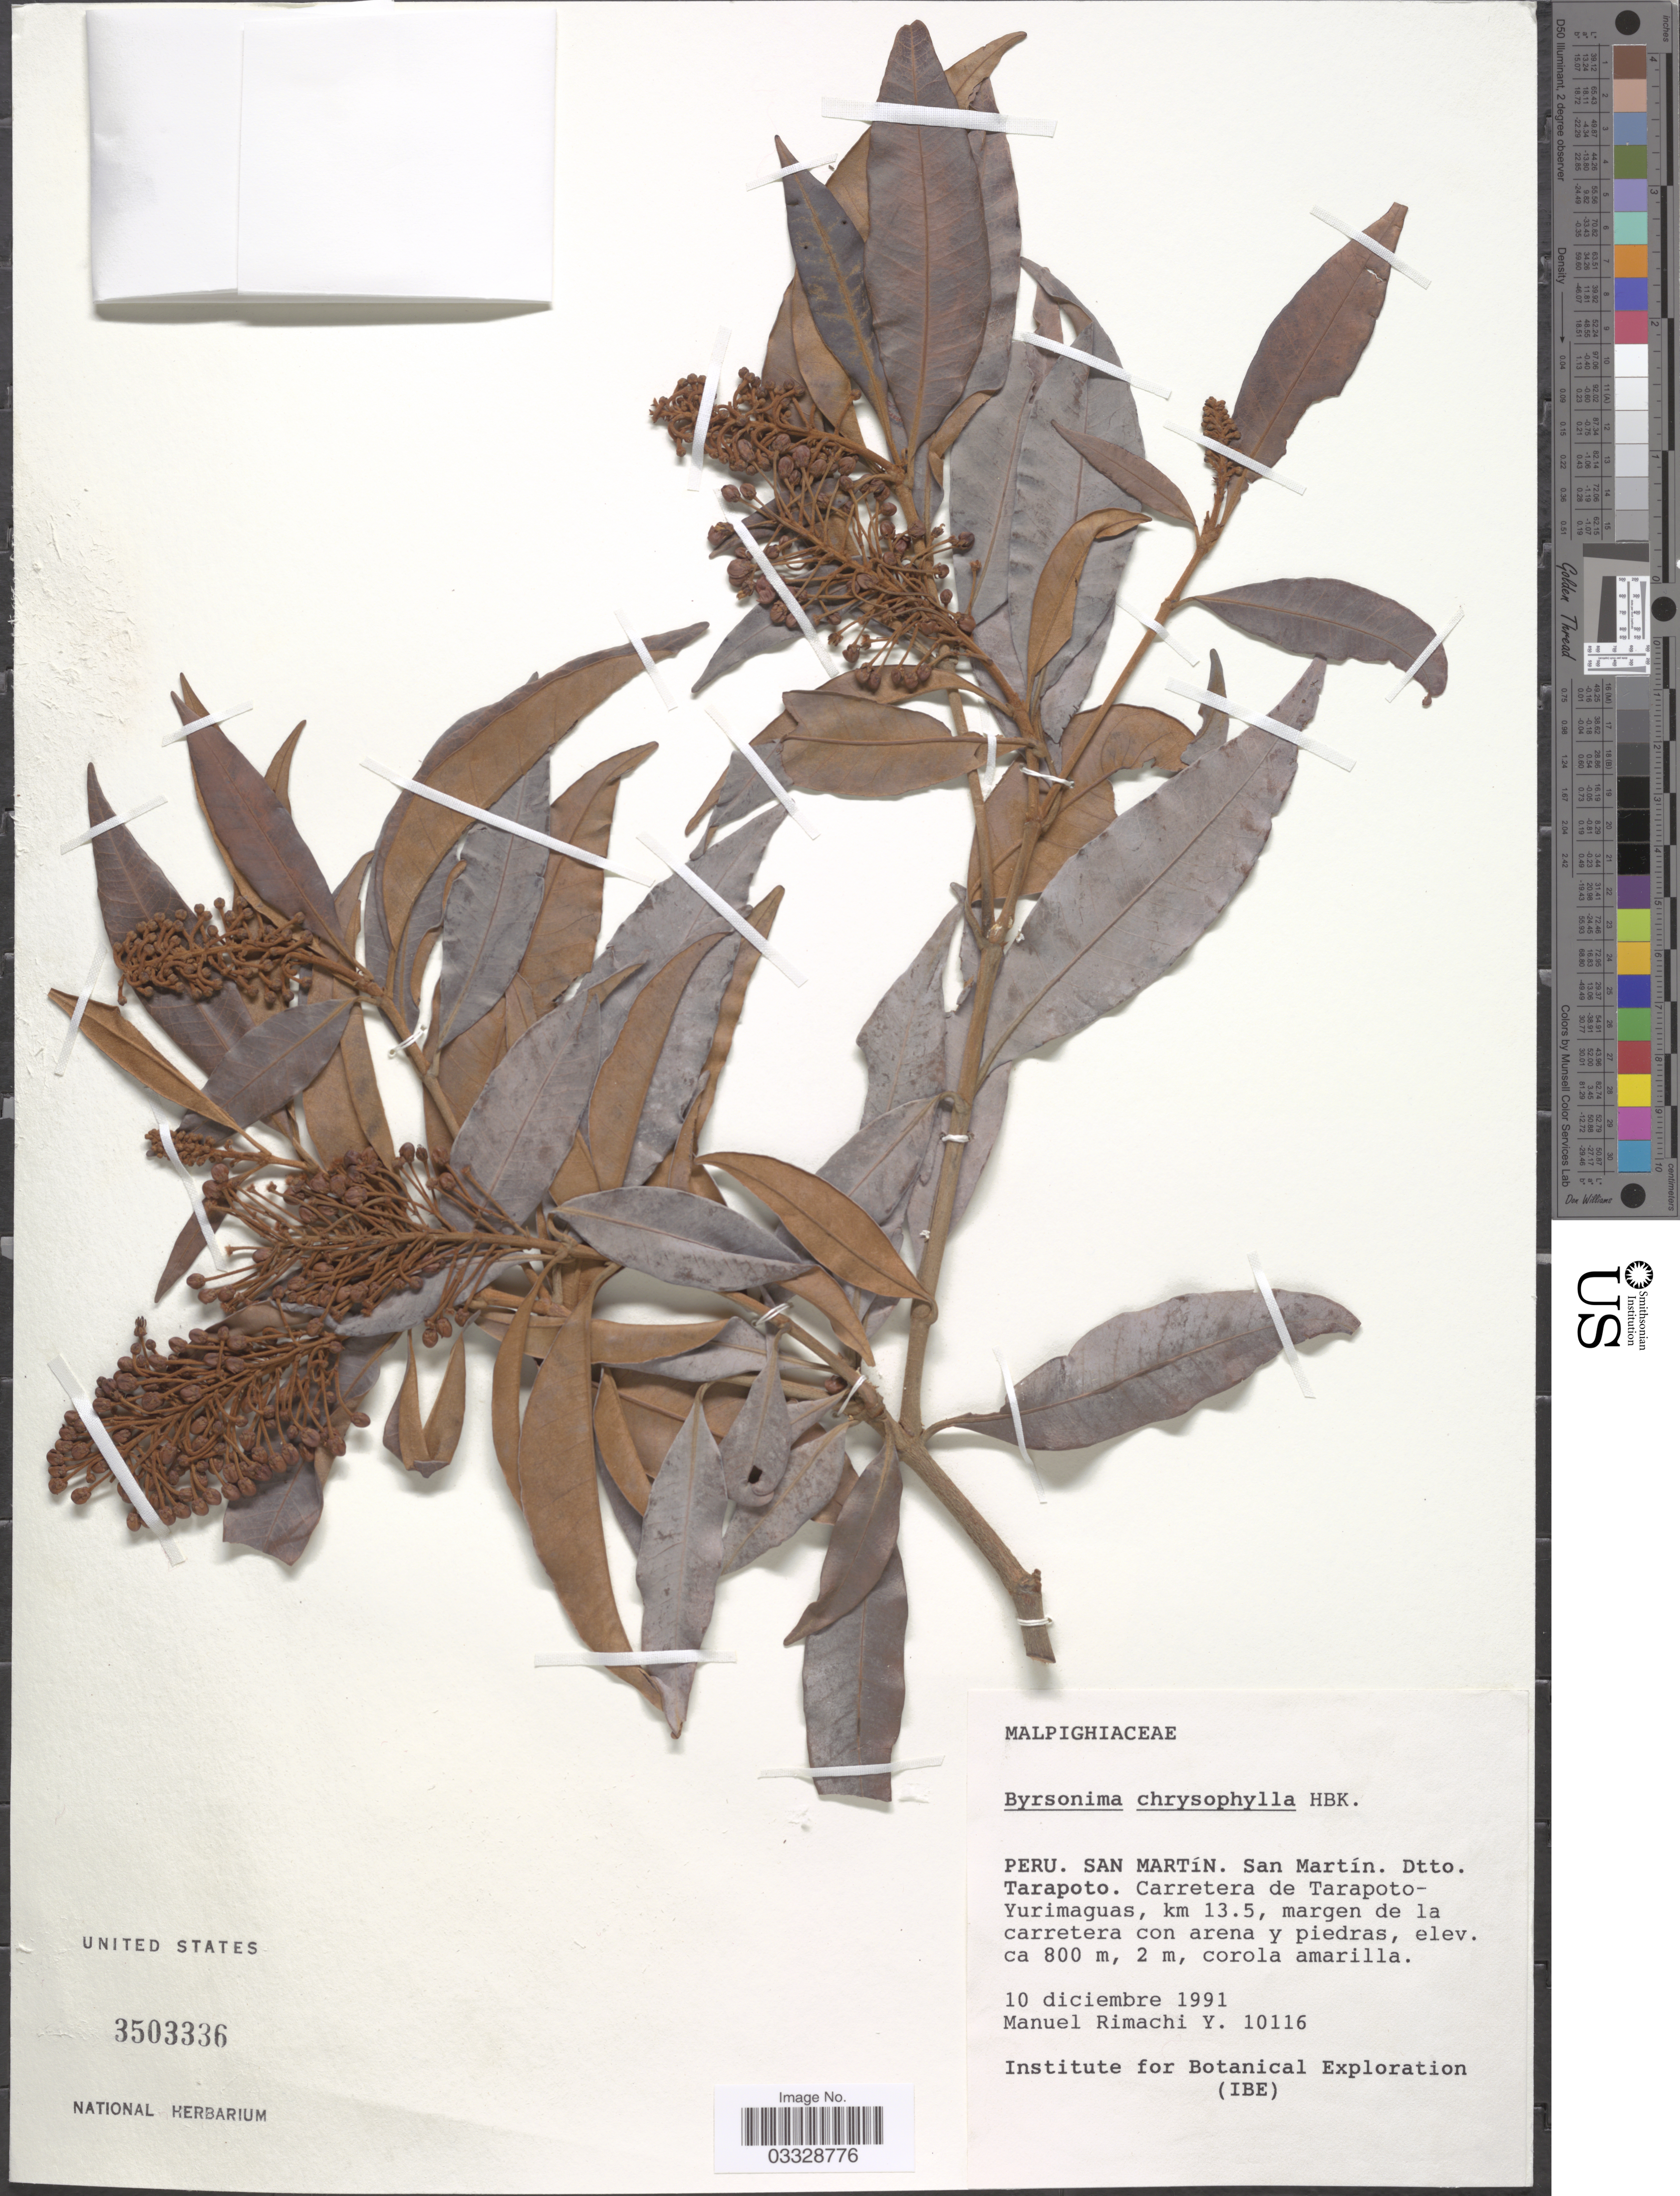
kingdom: Plantae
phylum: Tracheophyta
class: Magnoliopsida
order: Malpighiales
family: Malpighiaceae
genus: Byrsonima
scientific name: Byrsonima chrysophylla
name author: Kunth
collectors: M. Rimachi Y.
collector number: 10116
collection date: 1991-12-10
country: Peru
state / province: San Martín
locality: San Martín. Dtto. Tarapoto. Carretera de Tarapoto-Yurimaguas, km 13.5, margen de la carretera con arena y piedras.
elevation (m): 800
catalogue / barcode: US 3503336